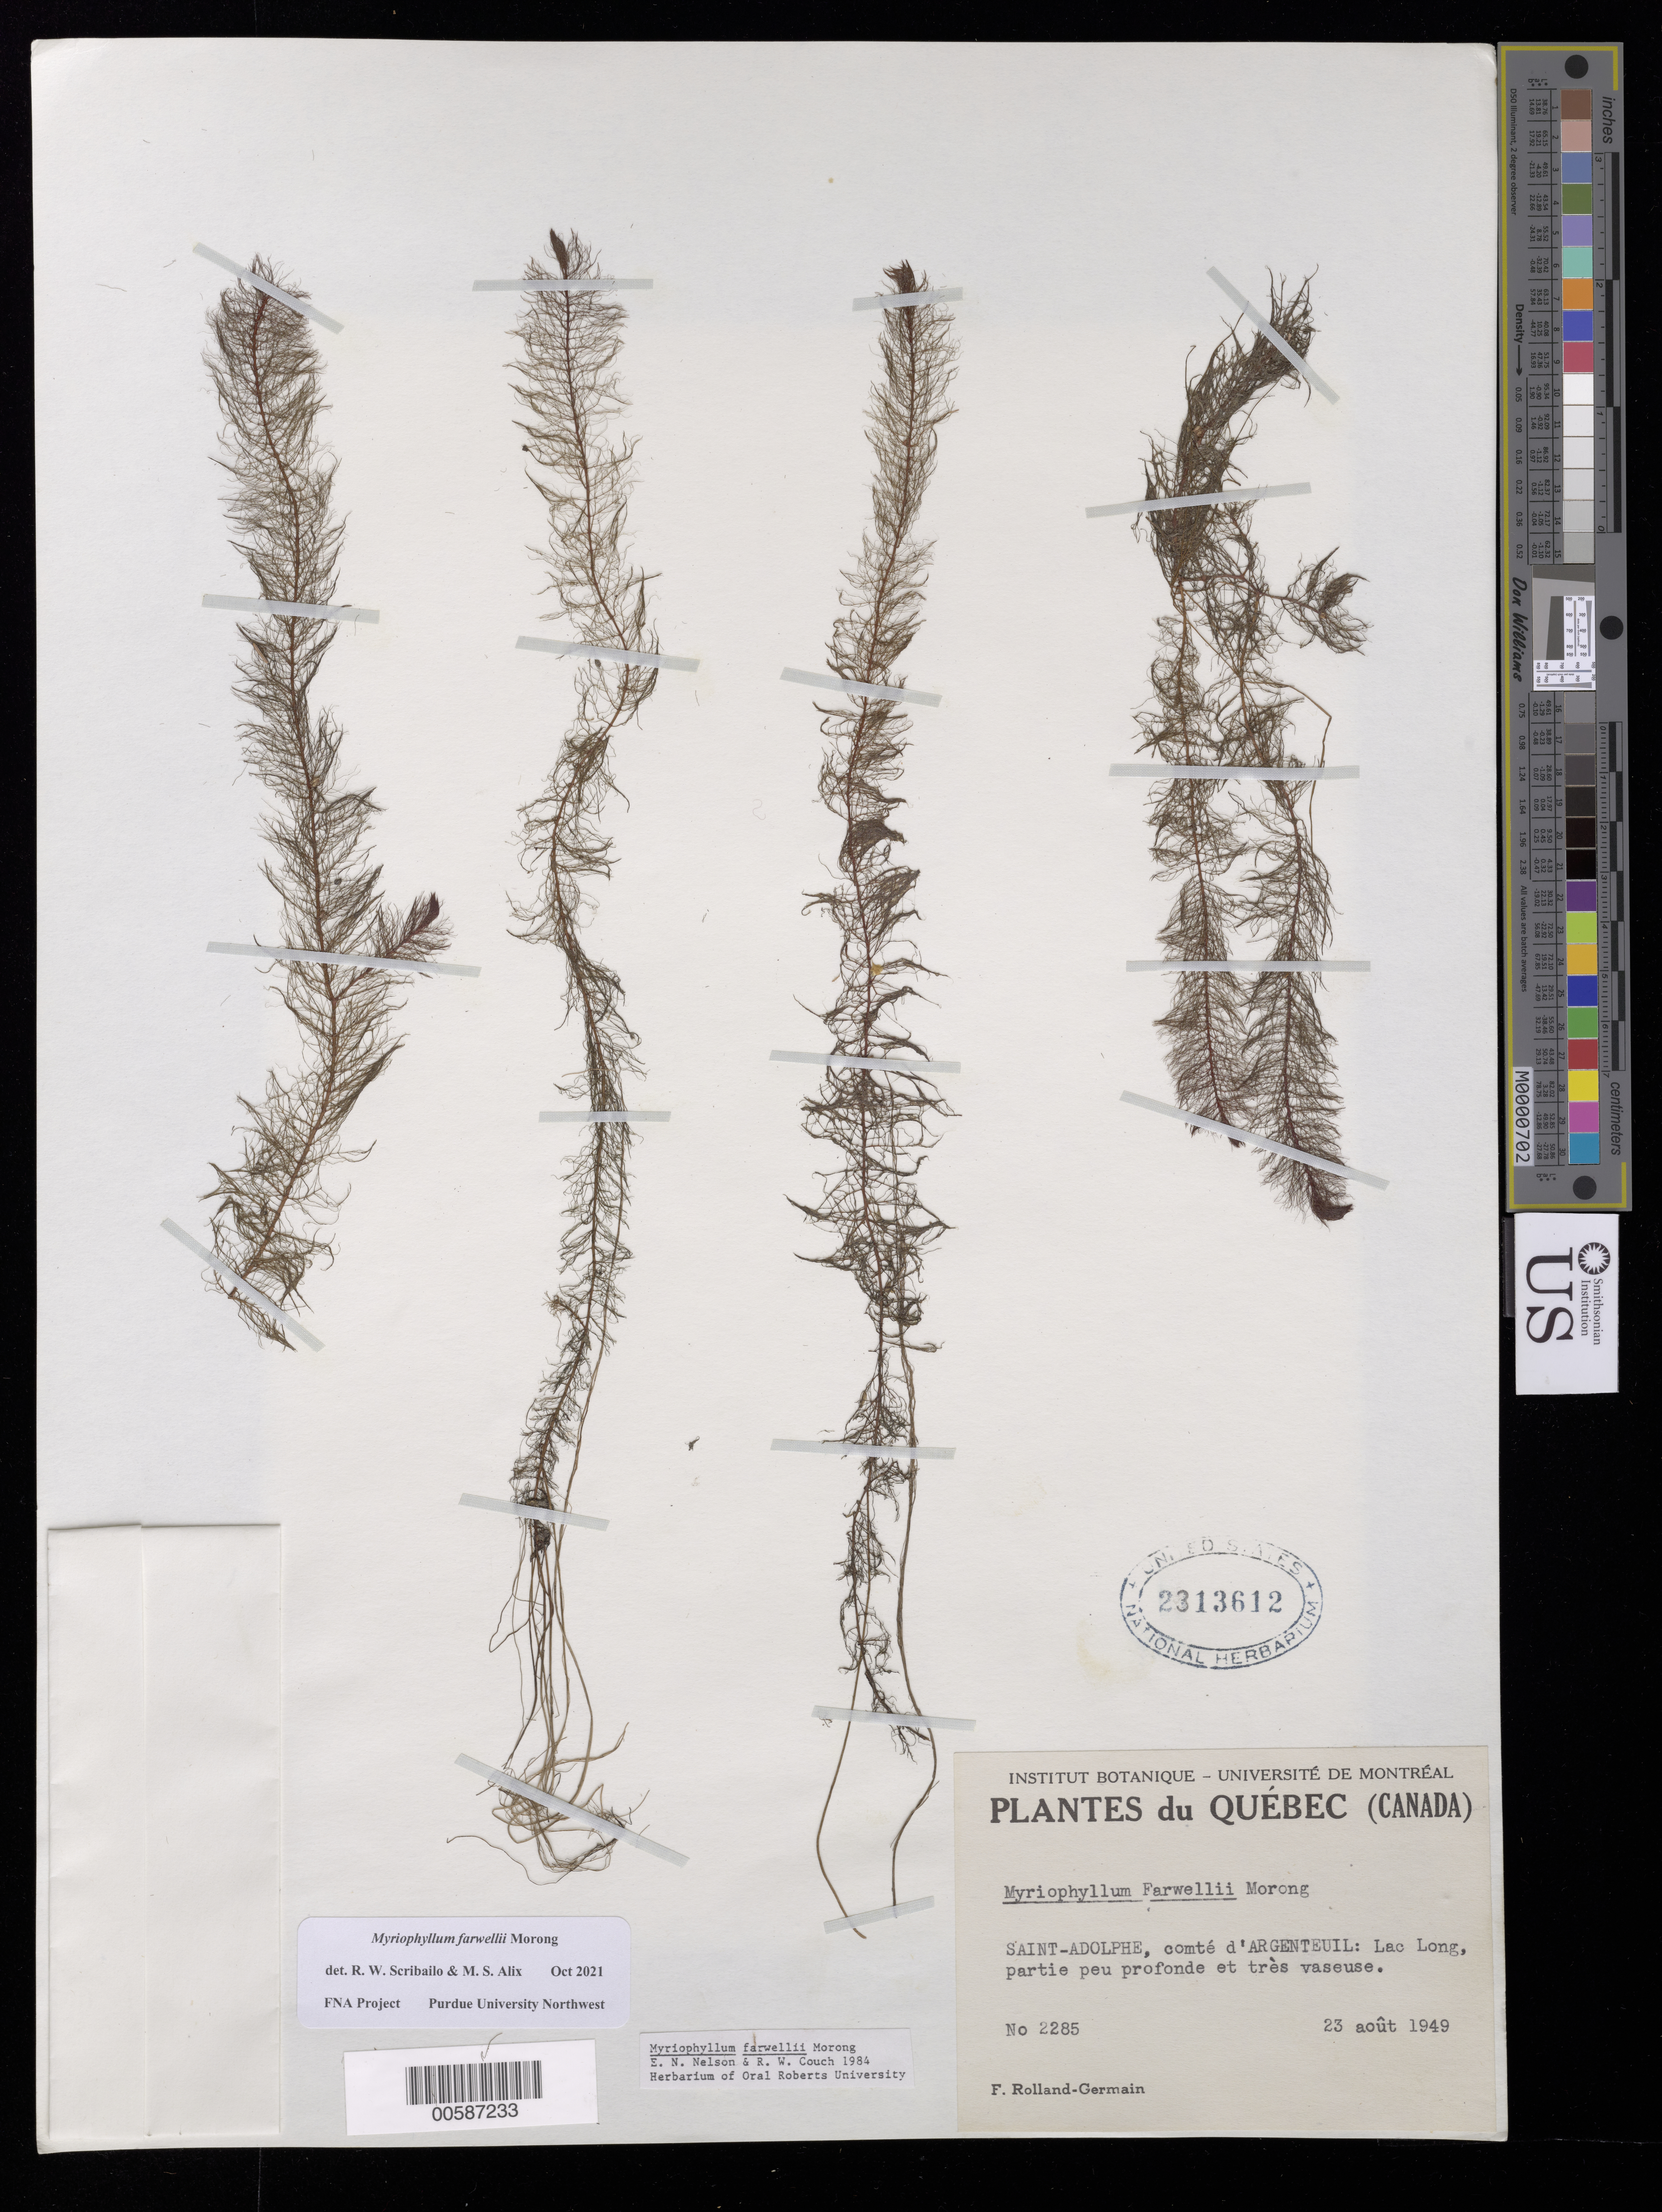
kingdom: Plantae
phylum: Tracheophyta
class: Magnoliopsida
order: Saxifragales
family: Haloragaceae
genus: Myriophyllum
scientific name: Myriophyllum farwellii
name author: Morong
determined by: Scribailo, R. W.; Alix, M. S.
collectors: Rolland-Germain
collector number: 2285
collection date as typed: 23 Aug 1949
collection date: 1949-08-23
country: Canada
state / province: Quebec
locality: Saint-Adolphe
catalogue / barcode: US 2313612